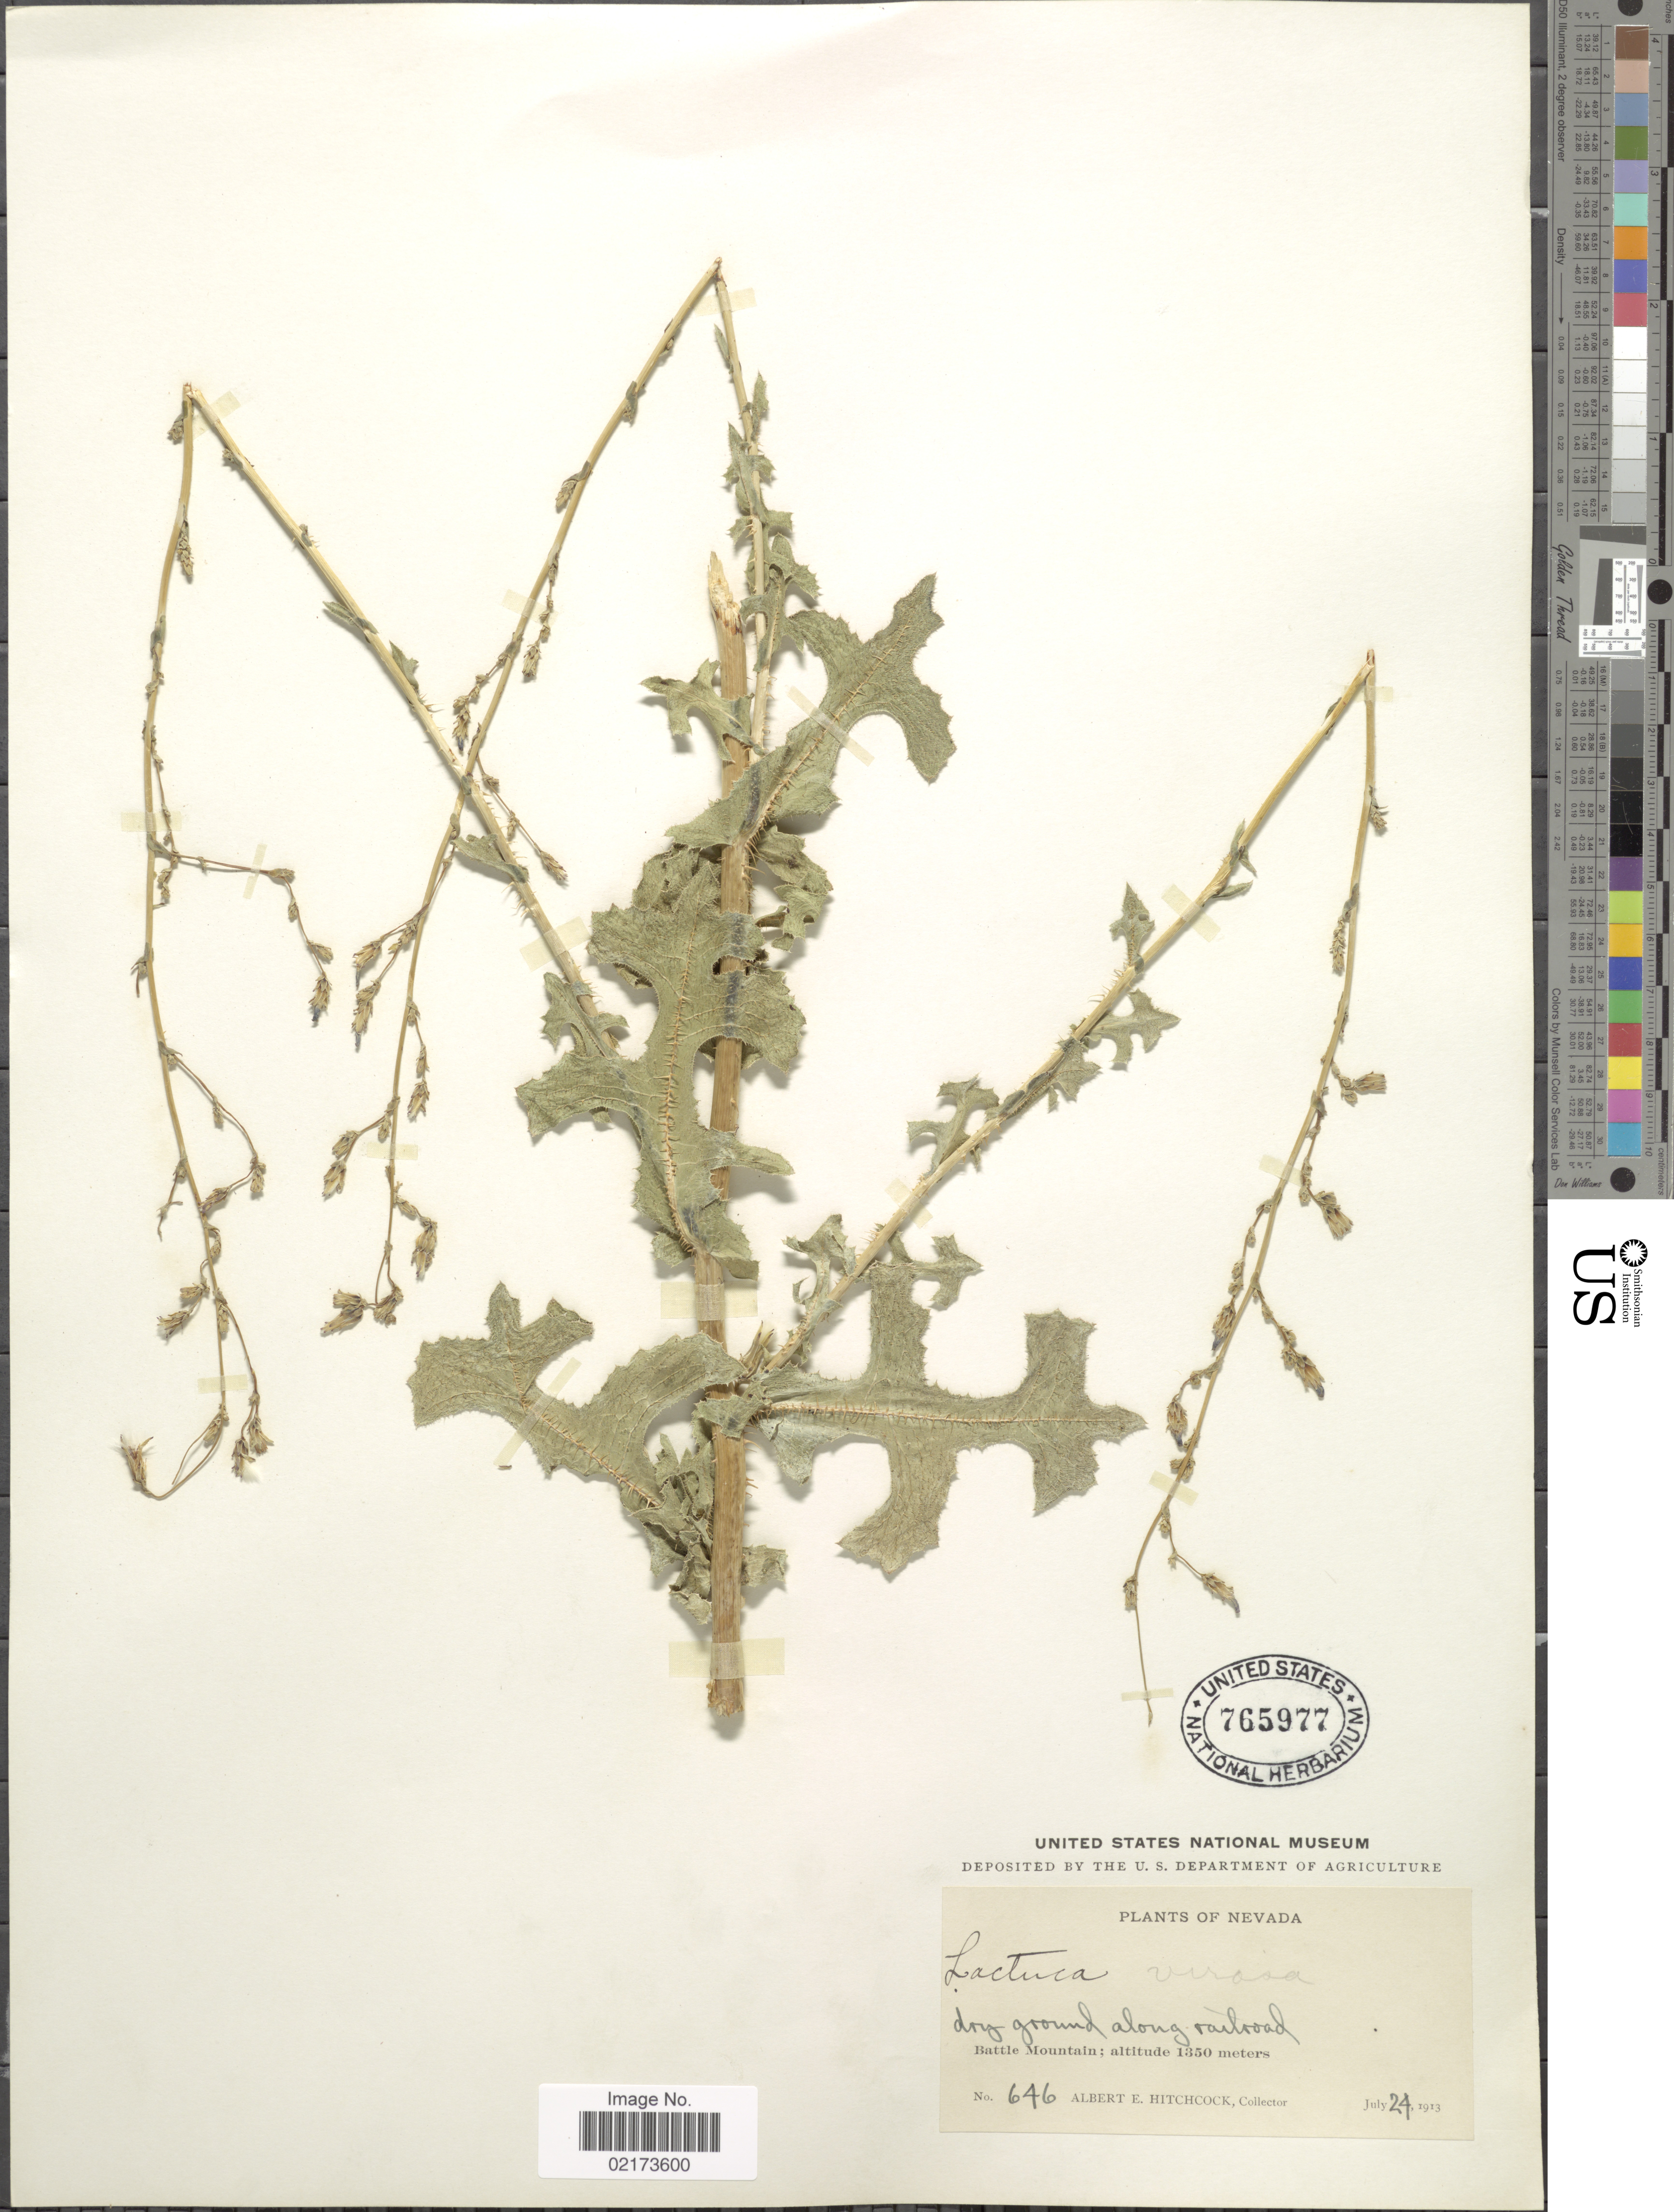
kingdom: Plantae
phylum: Tracheophyta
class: Magnoliopsida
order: Asterales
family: Asteraceae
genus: Lactuca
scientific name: Lactuca serriola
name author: L.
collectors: A. Hitchcock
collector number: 646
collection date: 1913-07-24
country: United States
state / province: Nevada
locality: Battle Mountain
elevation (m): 1350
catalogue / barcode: US 765977